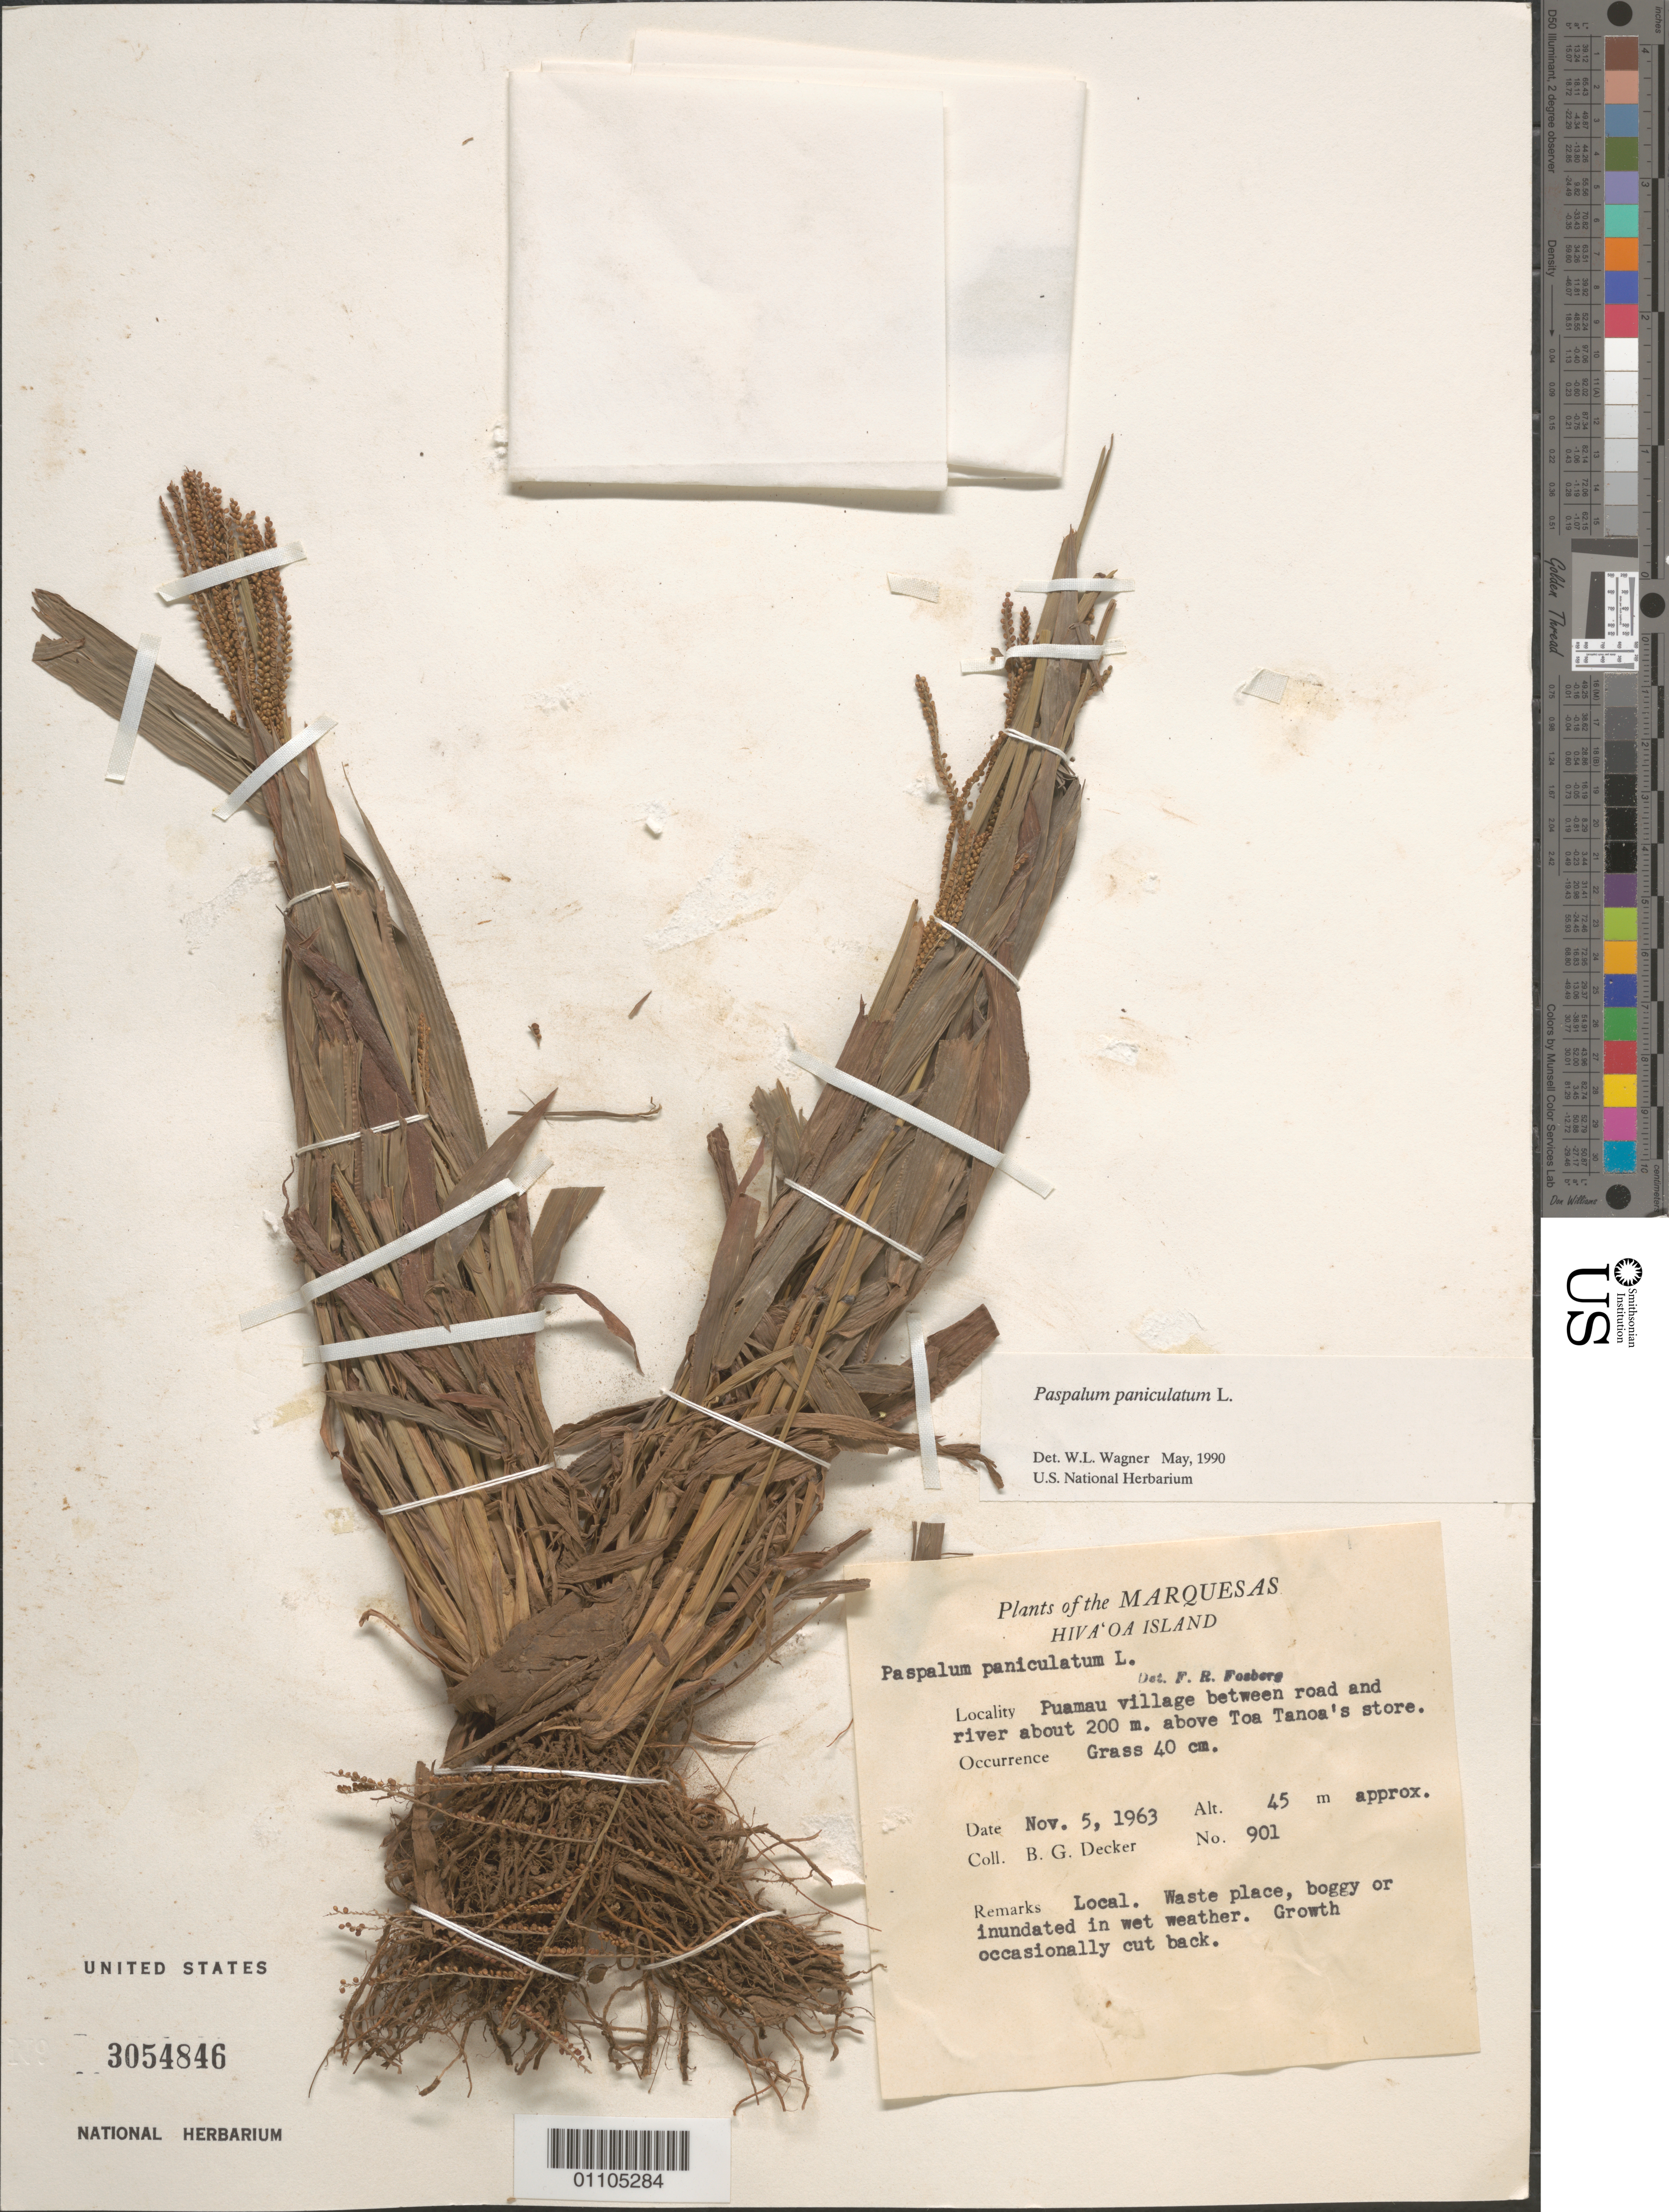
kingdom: Plantae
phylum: Tracheophyta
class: Liliopsida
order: Poales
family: Poaceae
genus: Paspalum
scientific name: Paspalum paniculatum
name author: L.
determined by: Wagner, W. L., (BOT), Smithsonian Institution - National Museum of Natural History (UNITED STATES)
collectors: B. G. Decker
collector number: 901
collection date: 1963-11-05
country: French Polynesia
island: Hiva Oa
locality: Puamau village between road and river about 200 m above store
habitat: Boggy waste place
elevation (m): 45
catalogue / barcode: US 3054846